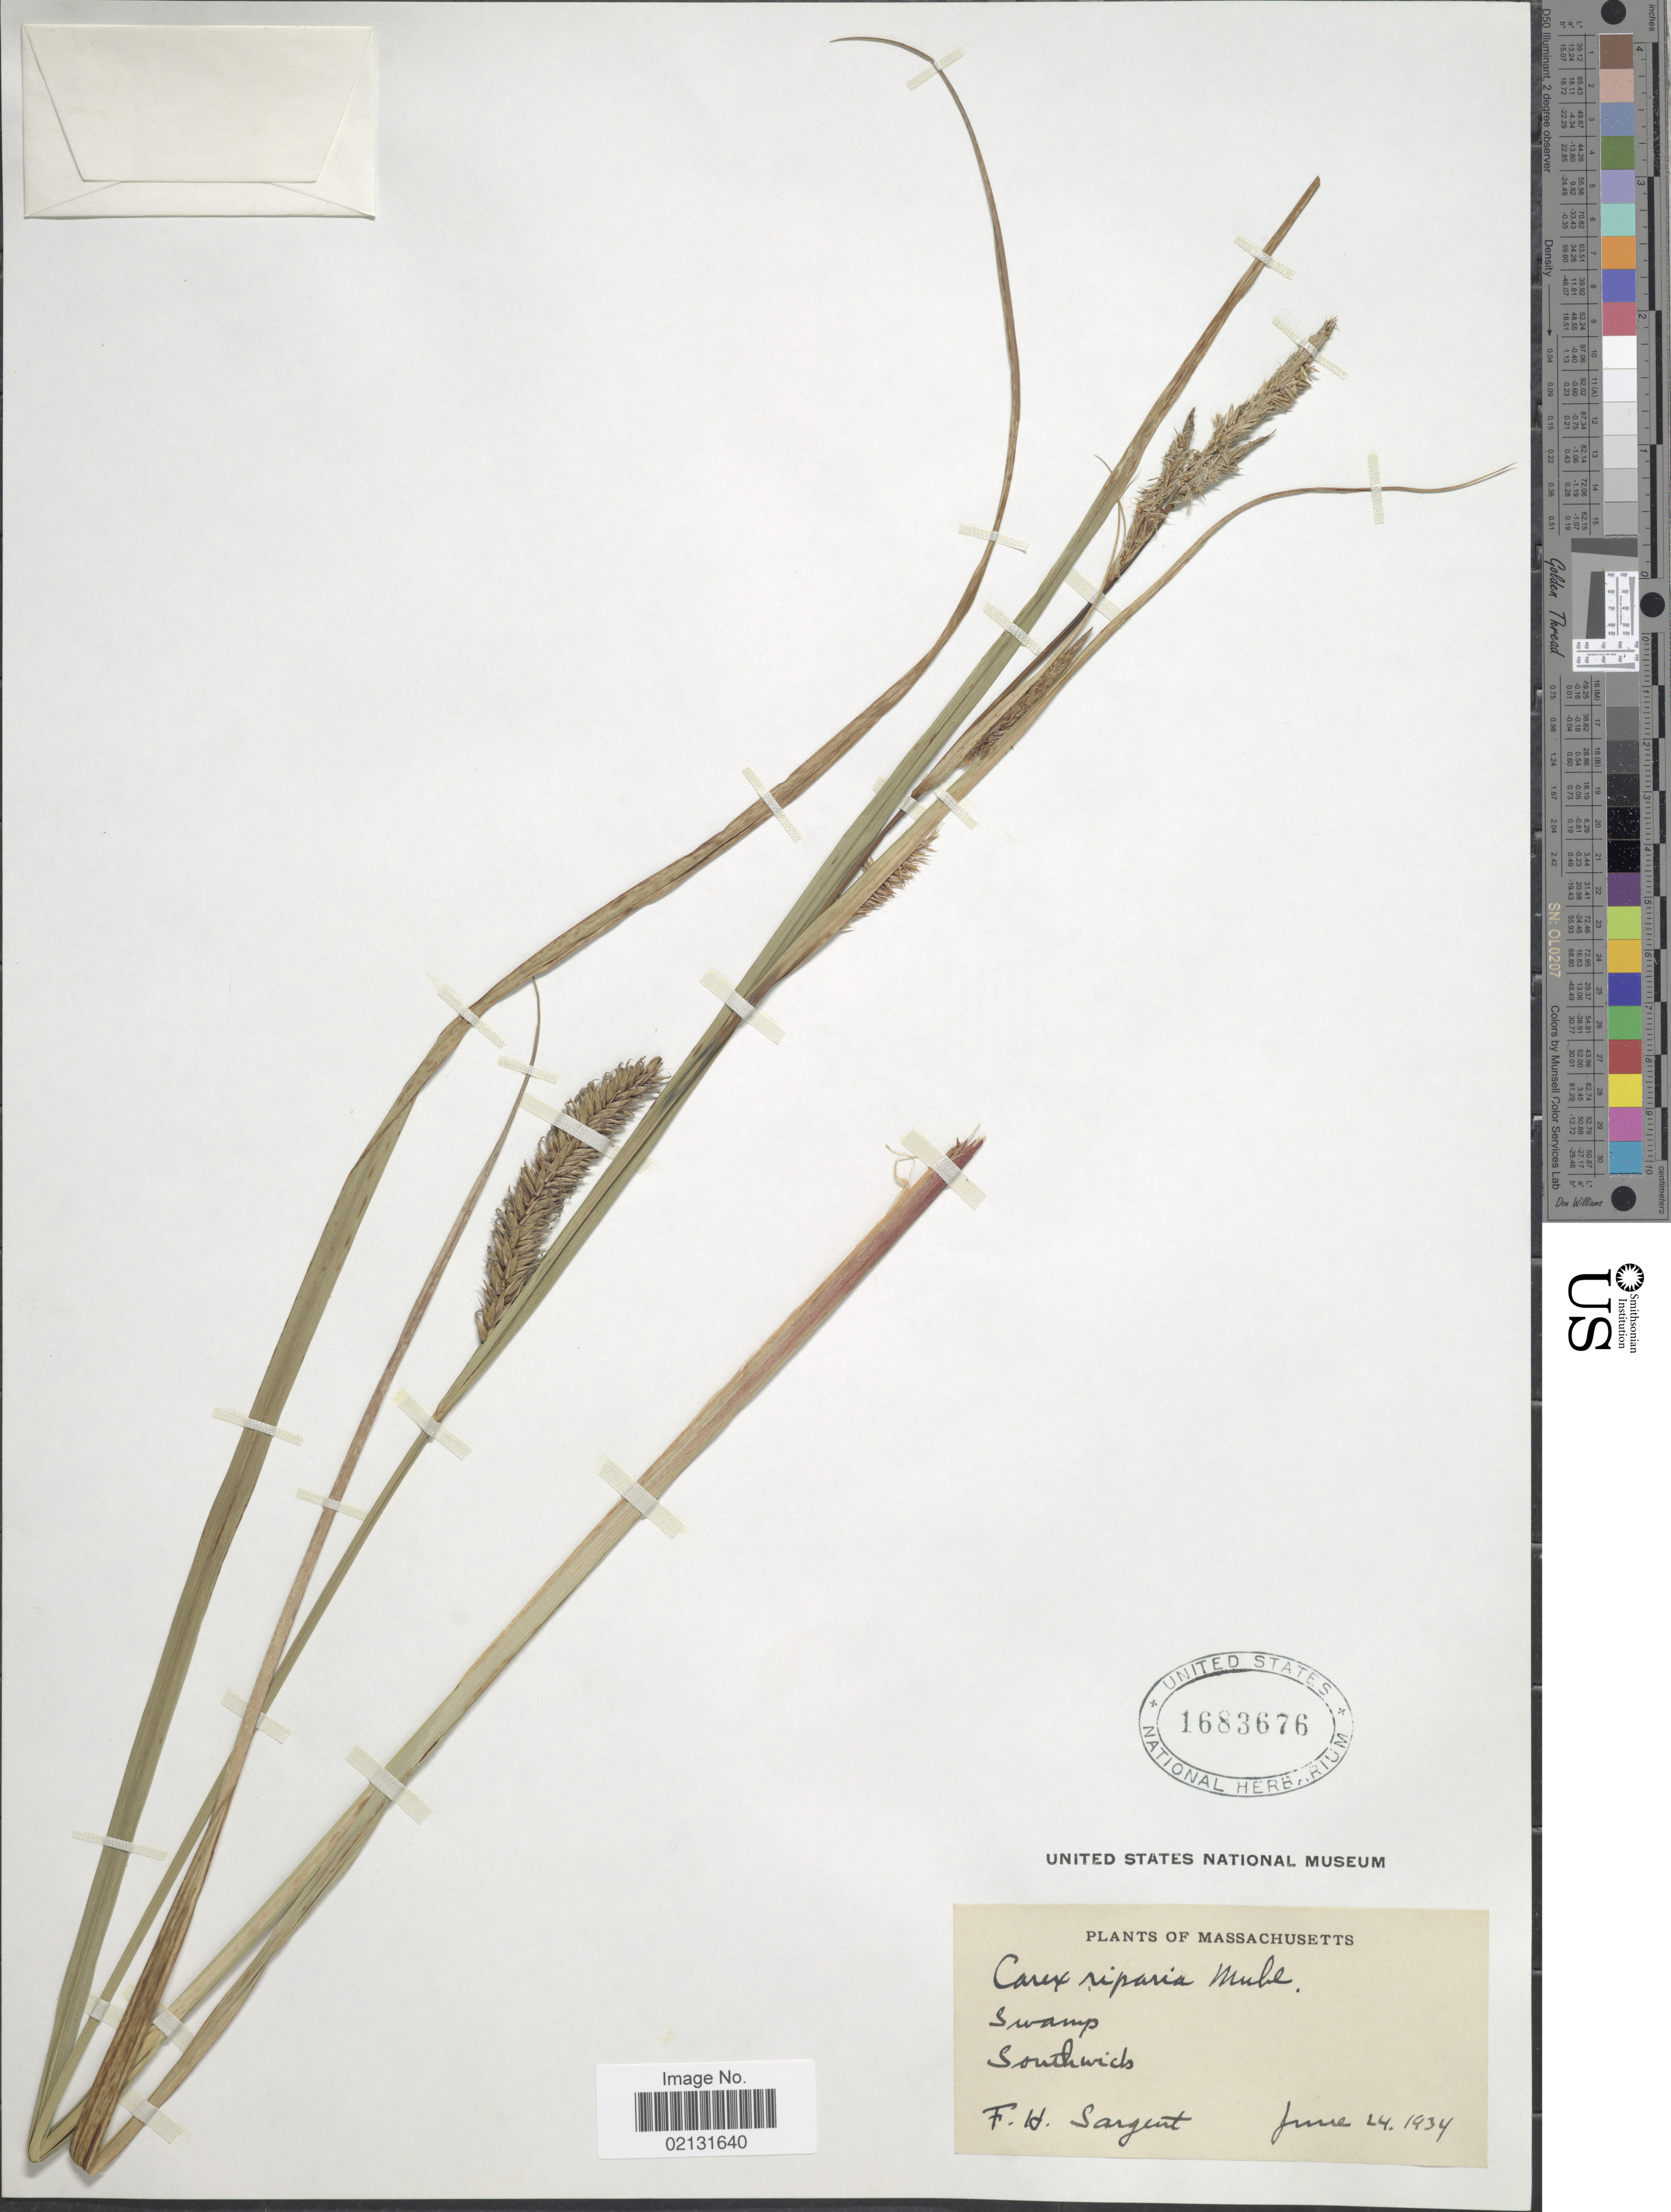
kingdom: Plantae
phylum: Tracheophyta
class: Liliopsida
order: Poales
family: Cyperaceae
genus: Carex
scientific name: Carex riparia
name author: Curtis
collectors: F. H. Sargent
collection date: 1934-06-24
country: United States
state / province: Massachusetts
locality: Swamp, Southwicks.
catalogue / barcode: US 1683676